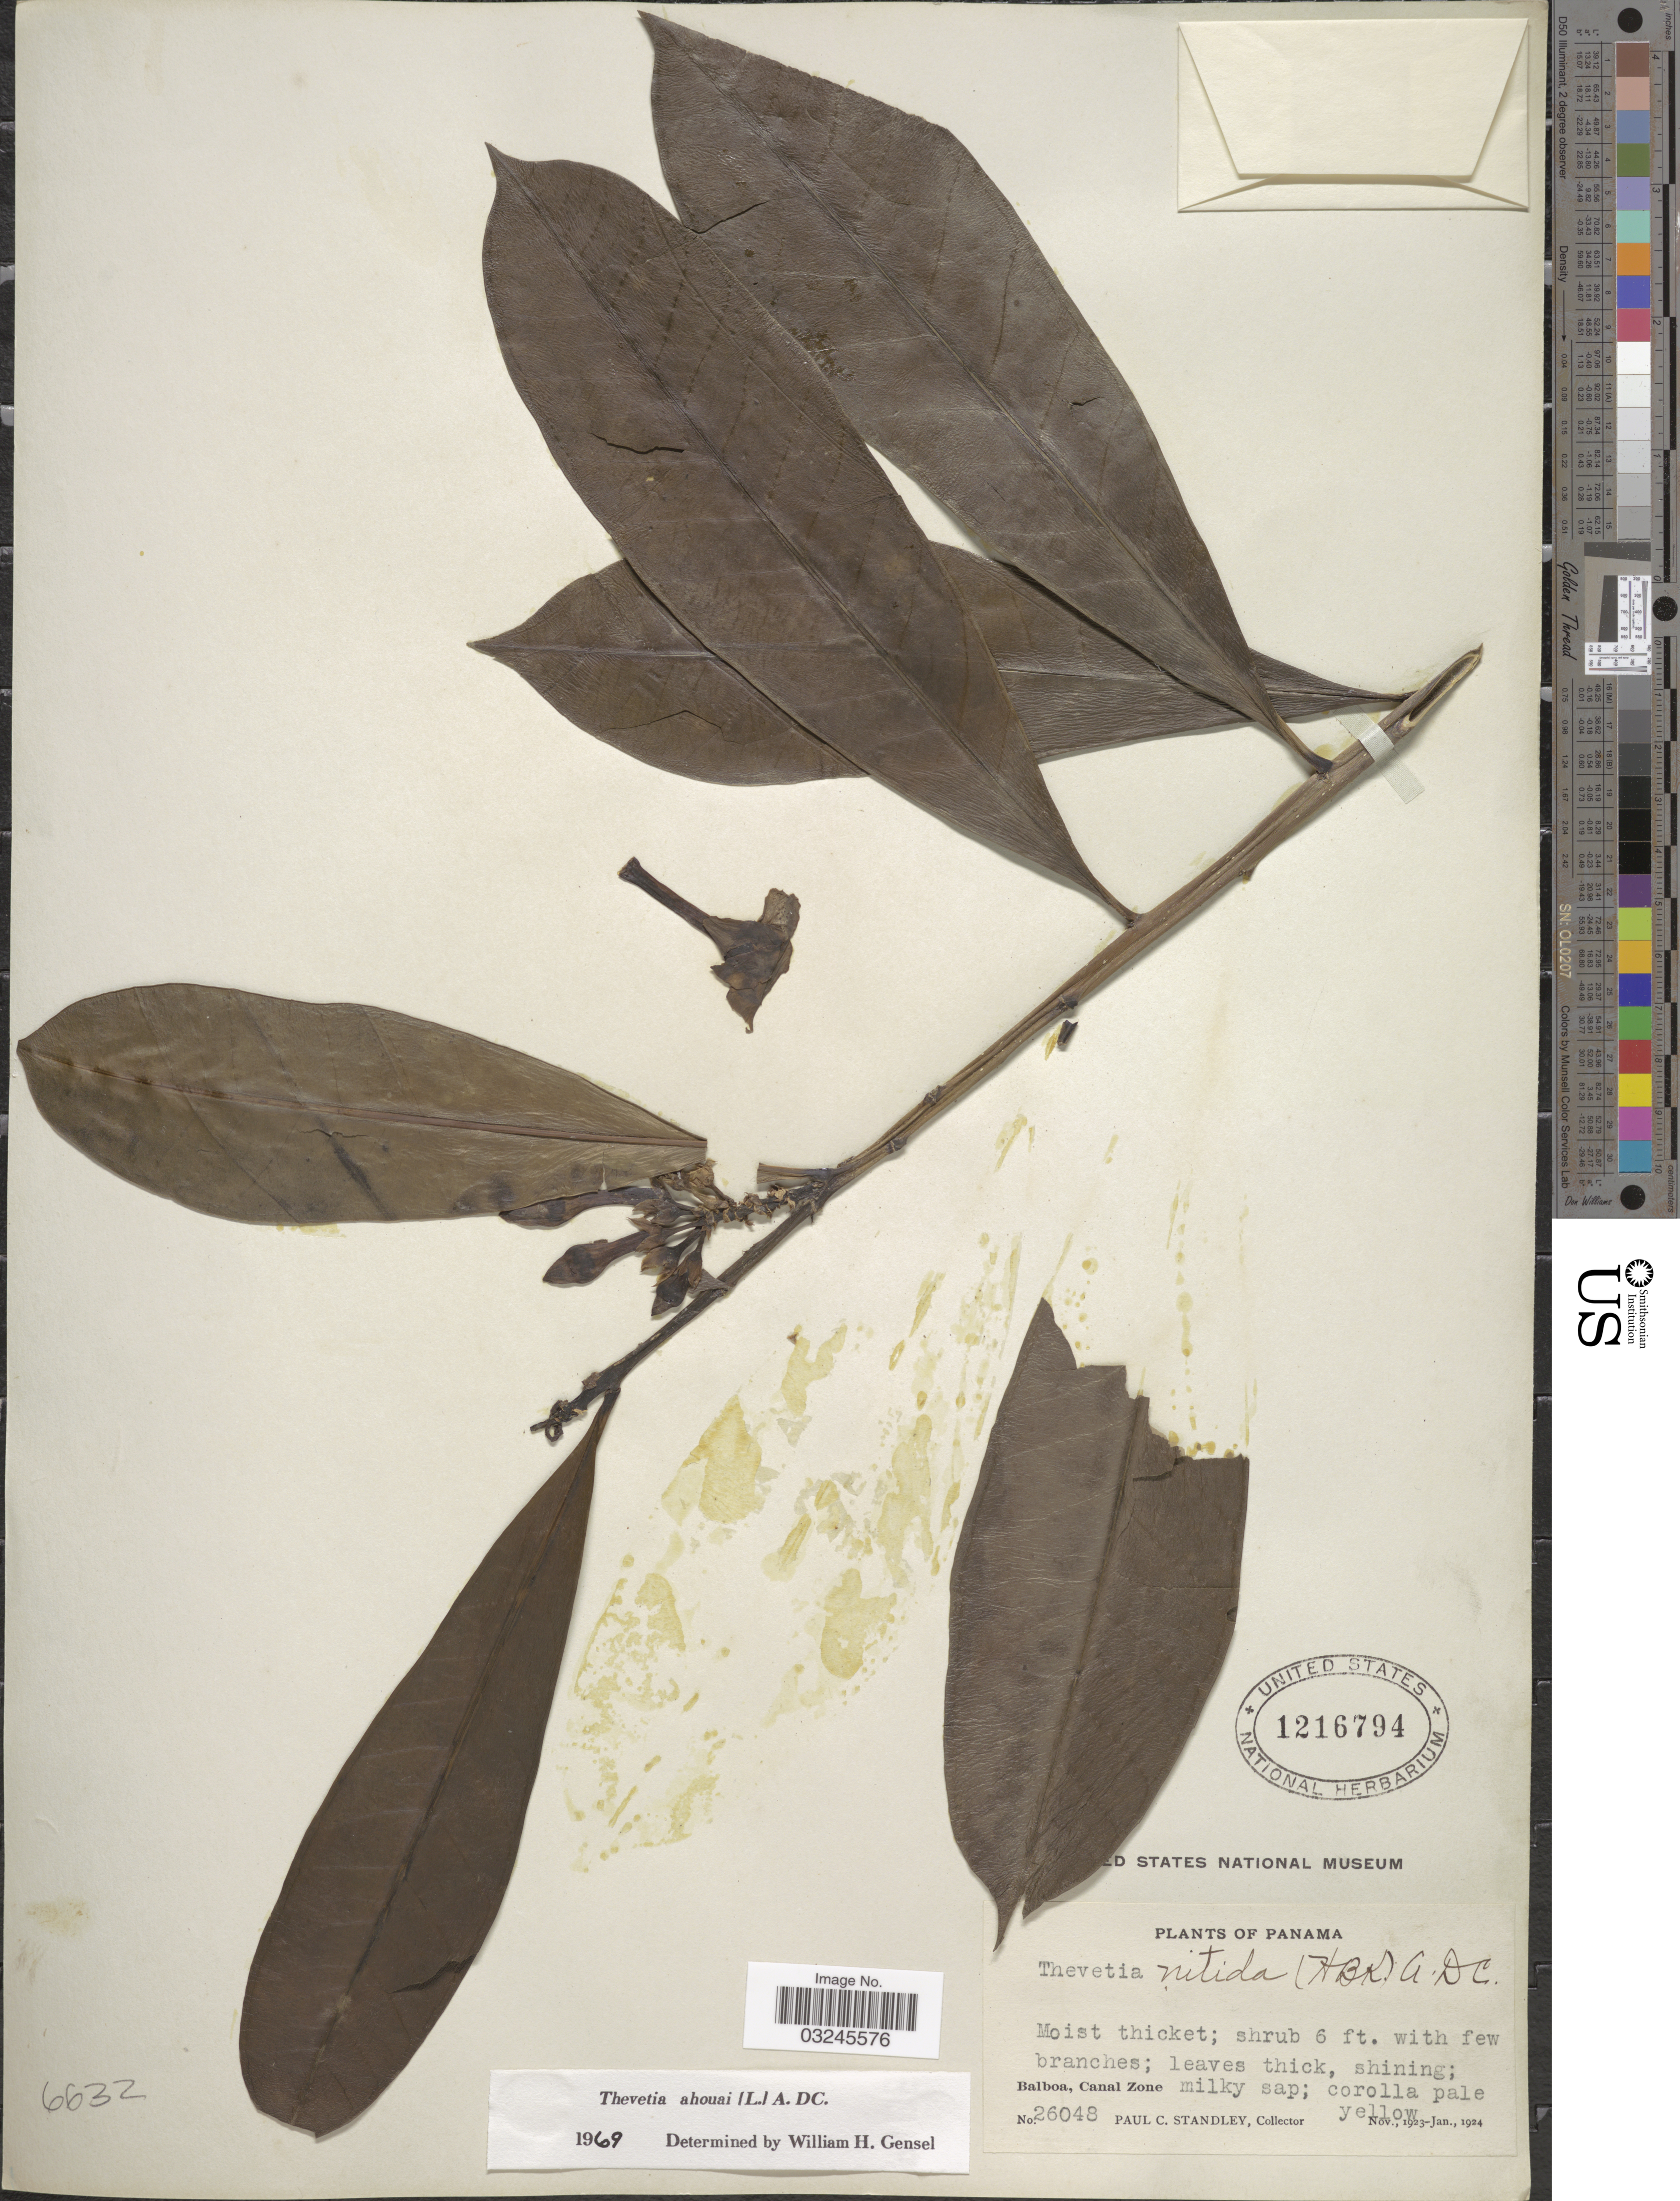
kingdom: Plantae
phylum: Tracheophyta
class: Magnoliopsida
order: Gentianales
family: Apocynaceae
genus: Thevetia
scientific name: Thevetia ahouai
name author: (L.) A. DC.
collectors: P. C. Standley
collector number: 26048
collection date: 1923-11/1924-01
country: Panama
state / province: Colón / Panamá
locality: Balboa, Canal Zone.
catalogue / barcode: US 1216794